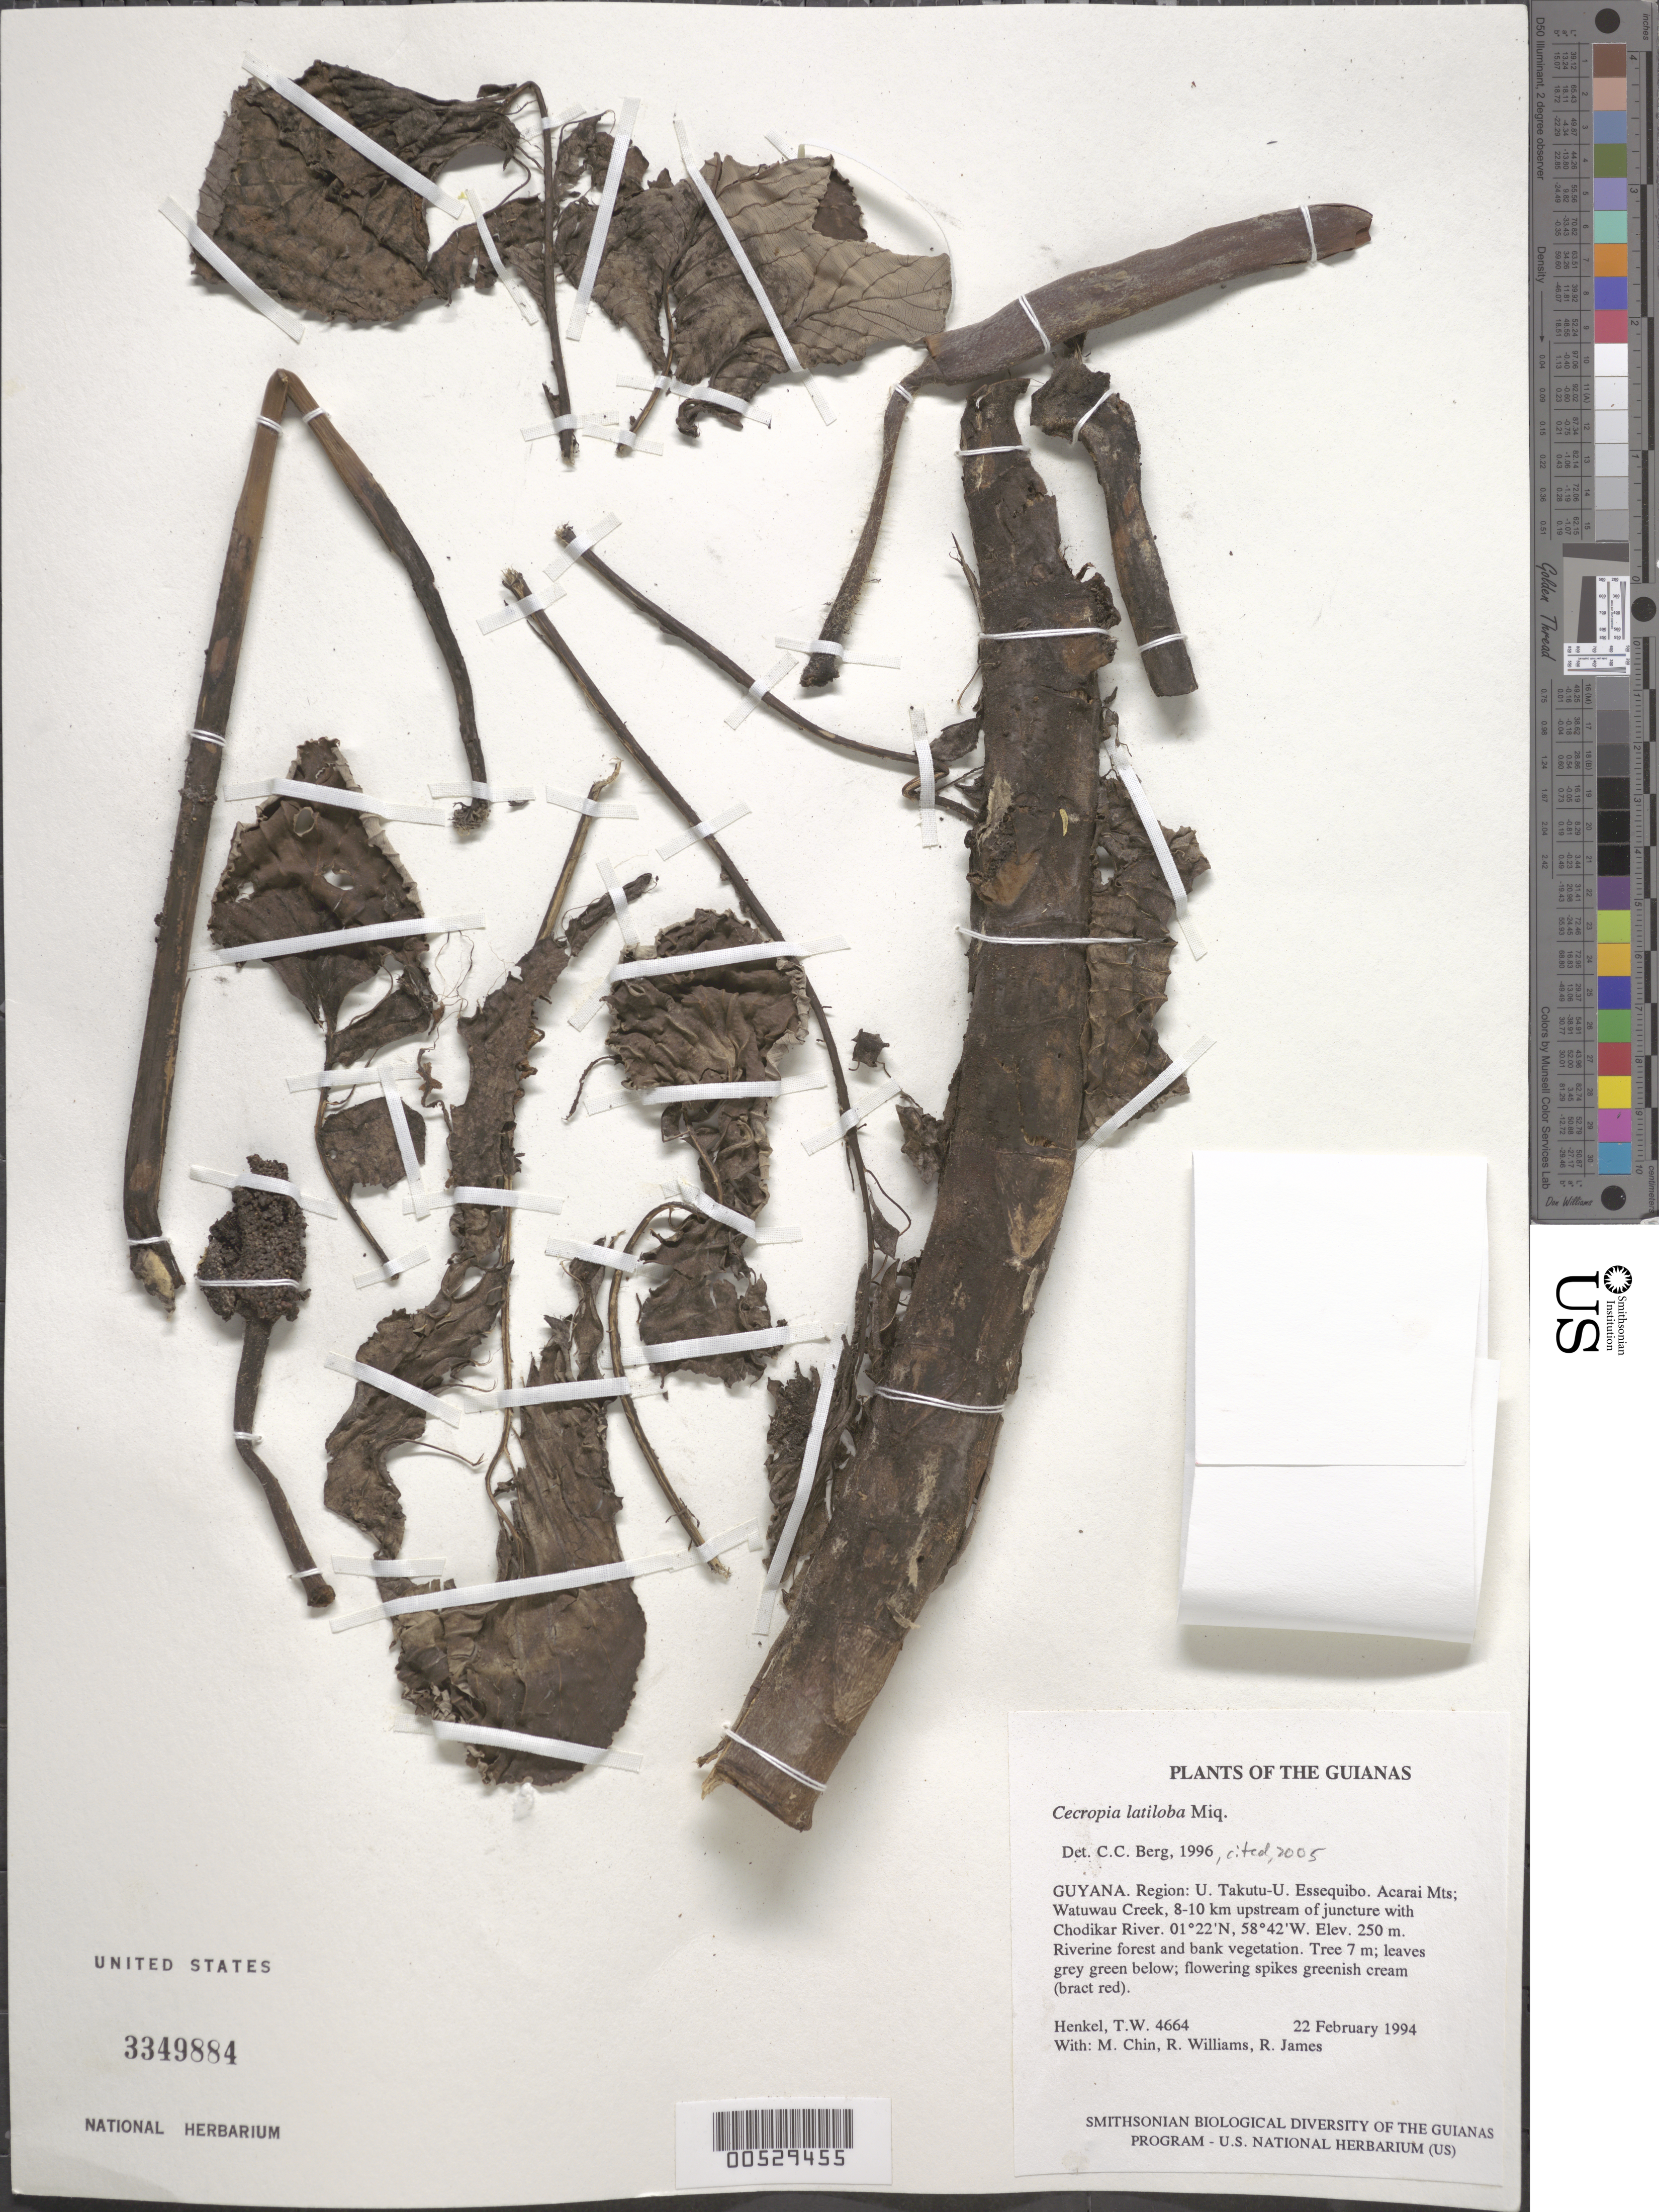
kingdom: Plantae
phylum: Tracheophyta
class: Magnoliopsida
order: Rosales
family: Urticaceae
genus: Cecropia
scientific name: Cecropia latiloba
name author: Miq.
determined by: Berg, C. C.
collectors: T. Henkel, M. Chin, R. Williams & R. James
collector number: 4664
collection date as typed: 22 February 1994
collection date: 1994-02-22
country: Guyana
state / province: U. Takutu-U. Essequibo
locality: Acarai Mts; Watuwau Creek, 8-10 km upstream of juncture with Chodikar River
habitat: Riverine forest and bank vegetation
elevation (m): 250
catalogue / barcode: US 3349884